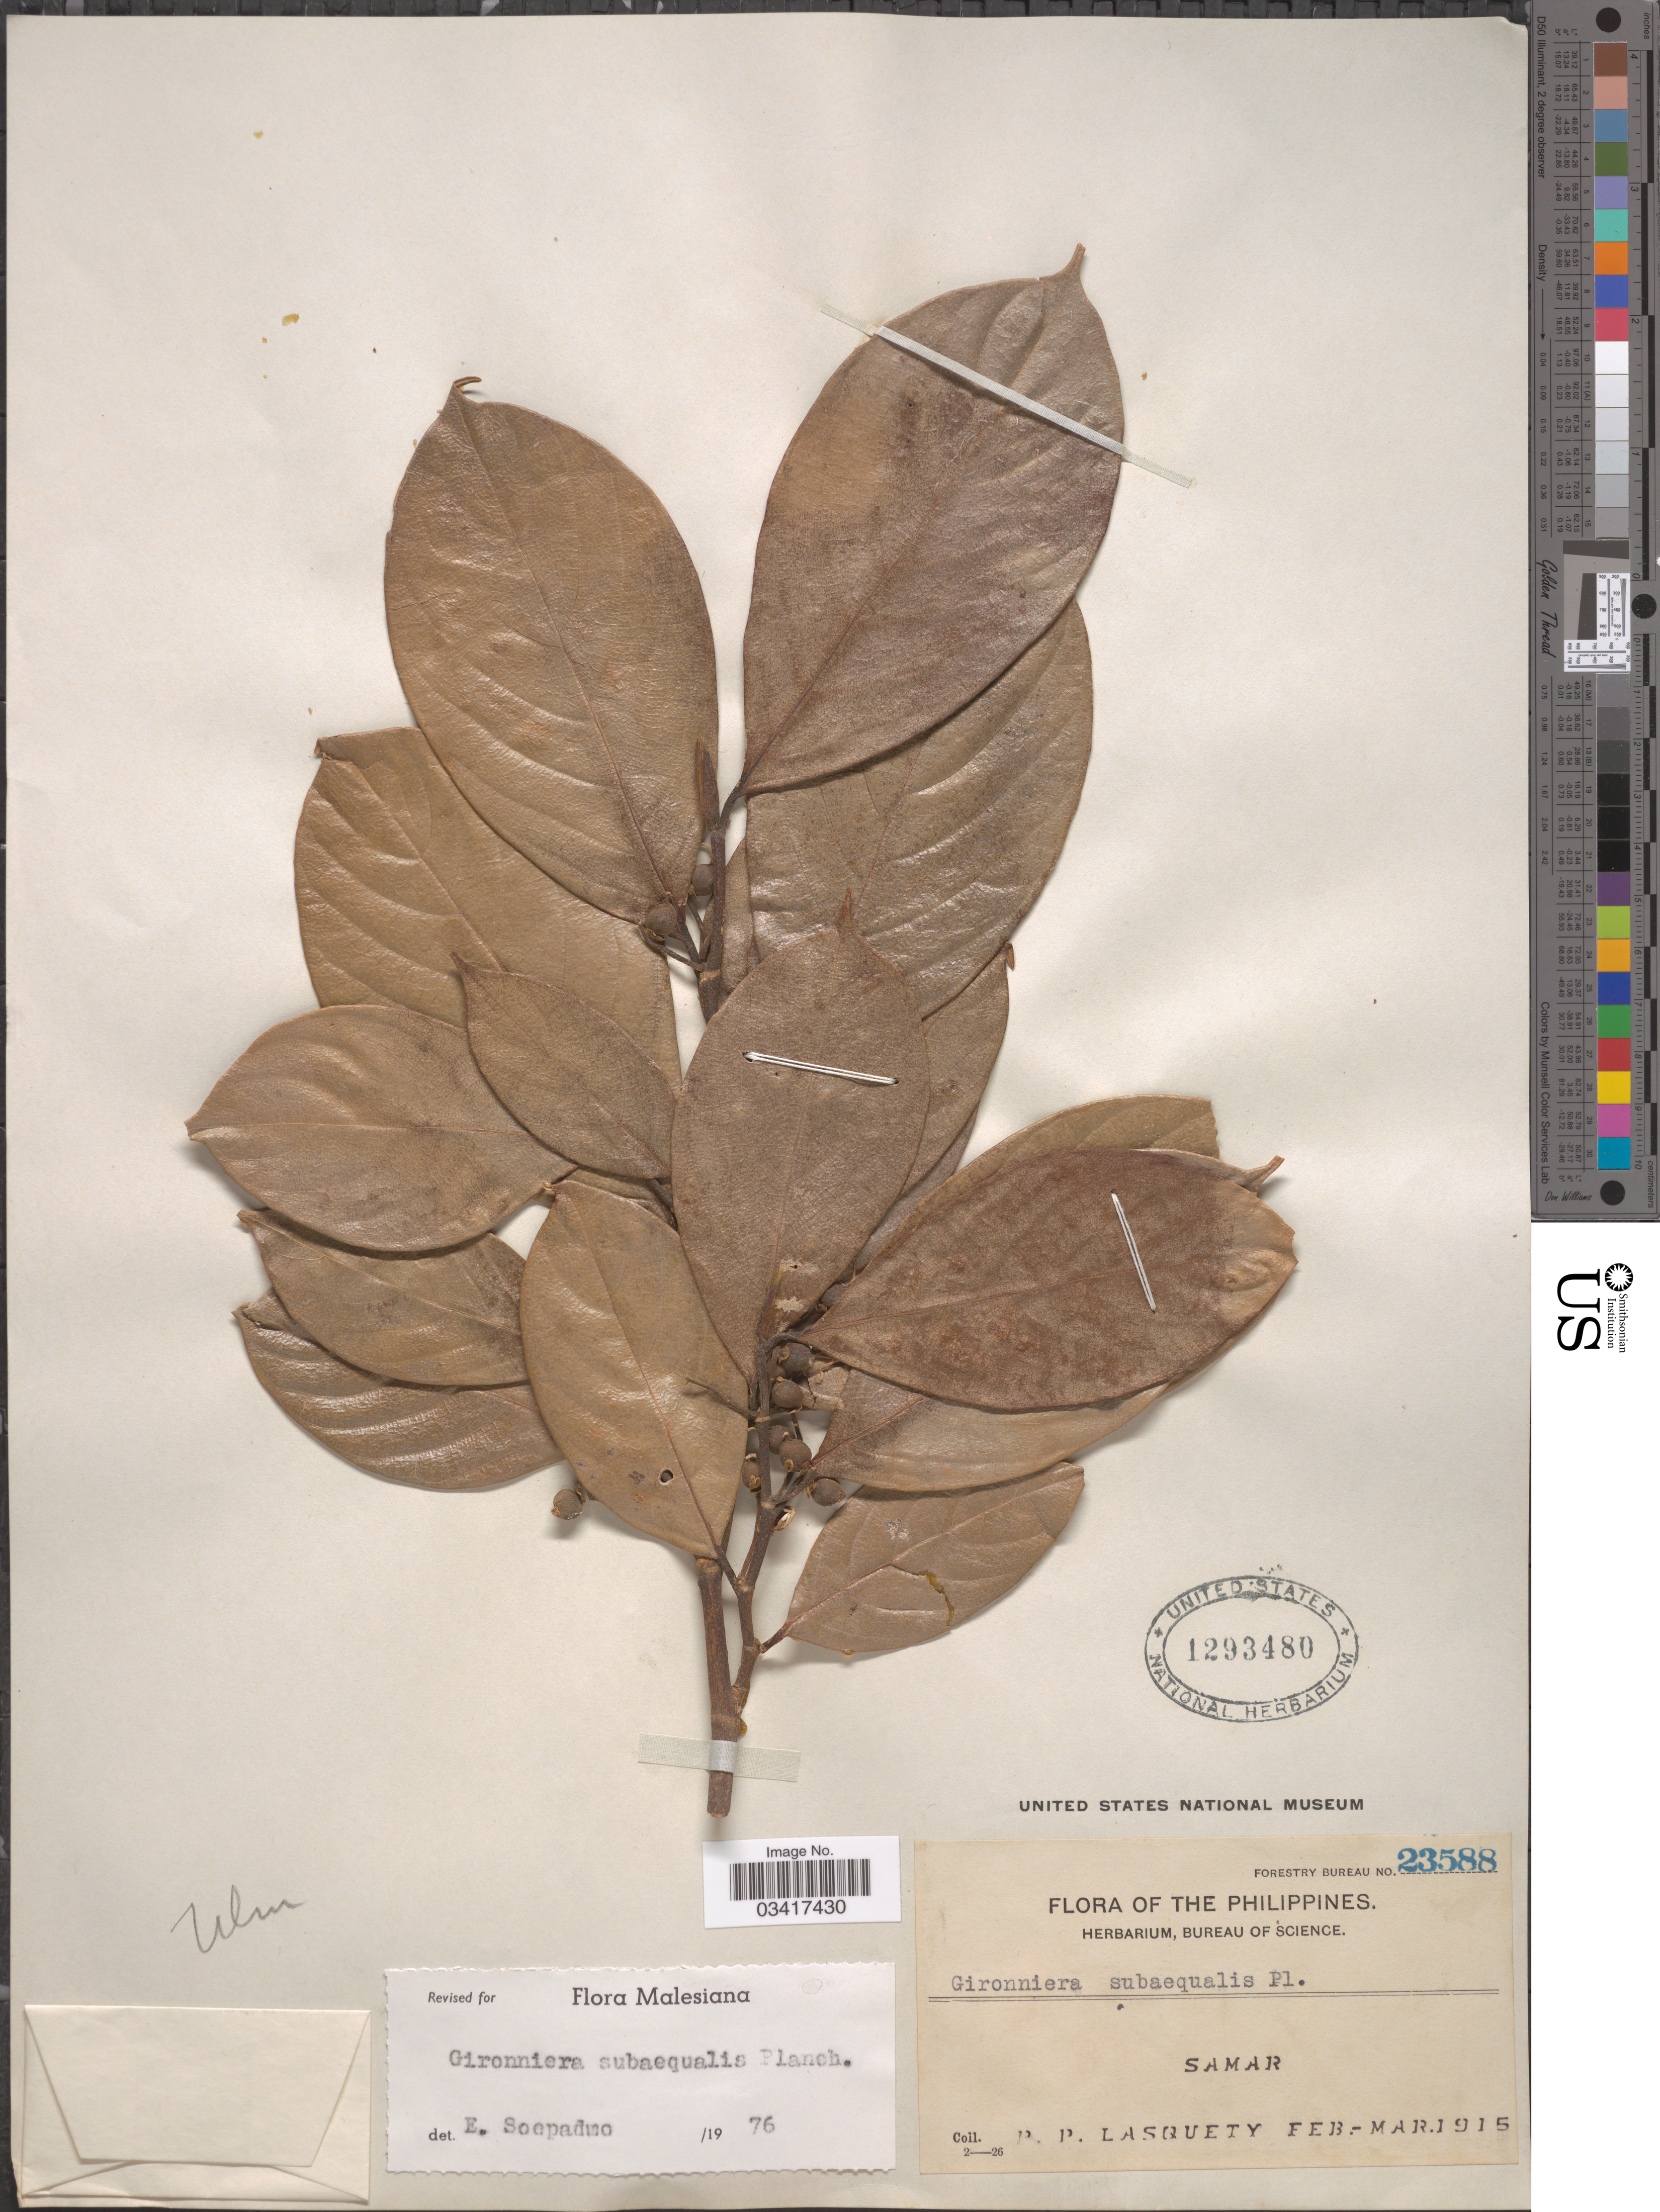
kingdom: Plantae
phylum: Tracheophyta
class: Magnoliopsida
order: Rosales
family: Cannabaceae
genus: Gironniera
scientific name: Gironniera subaequalis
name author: Planch.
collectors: P. Lasquety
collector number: Forestry Bureau 23588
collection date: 1915-02/1915-03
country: Philippines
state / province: Eastern Visayas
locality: Samar.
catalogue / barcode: US 1293480